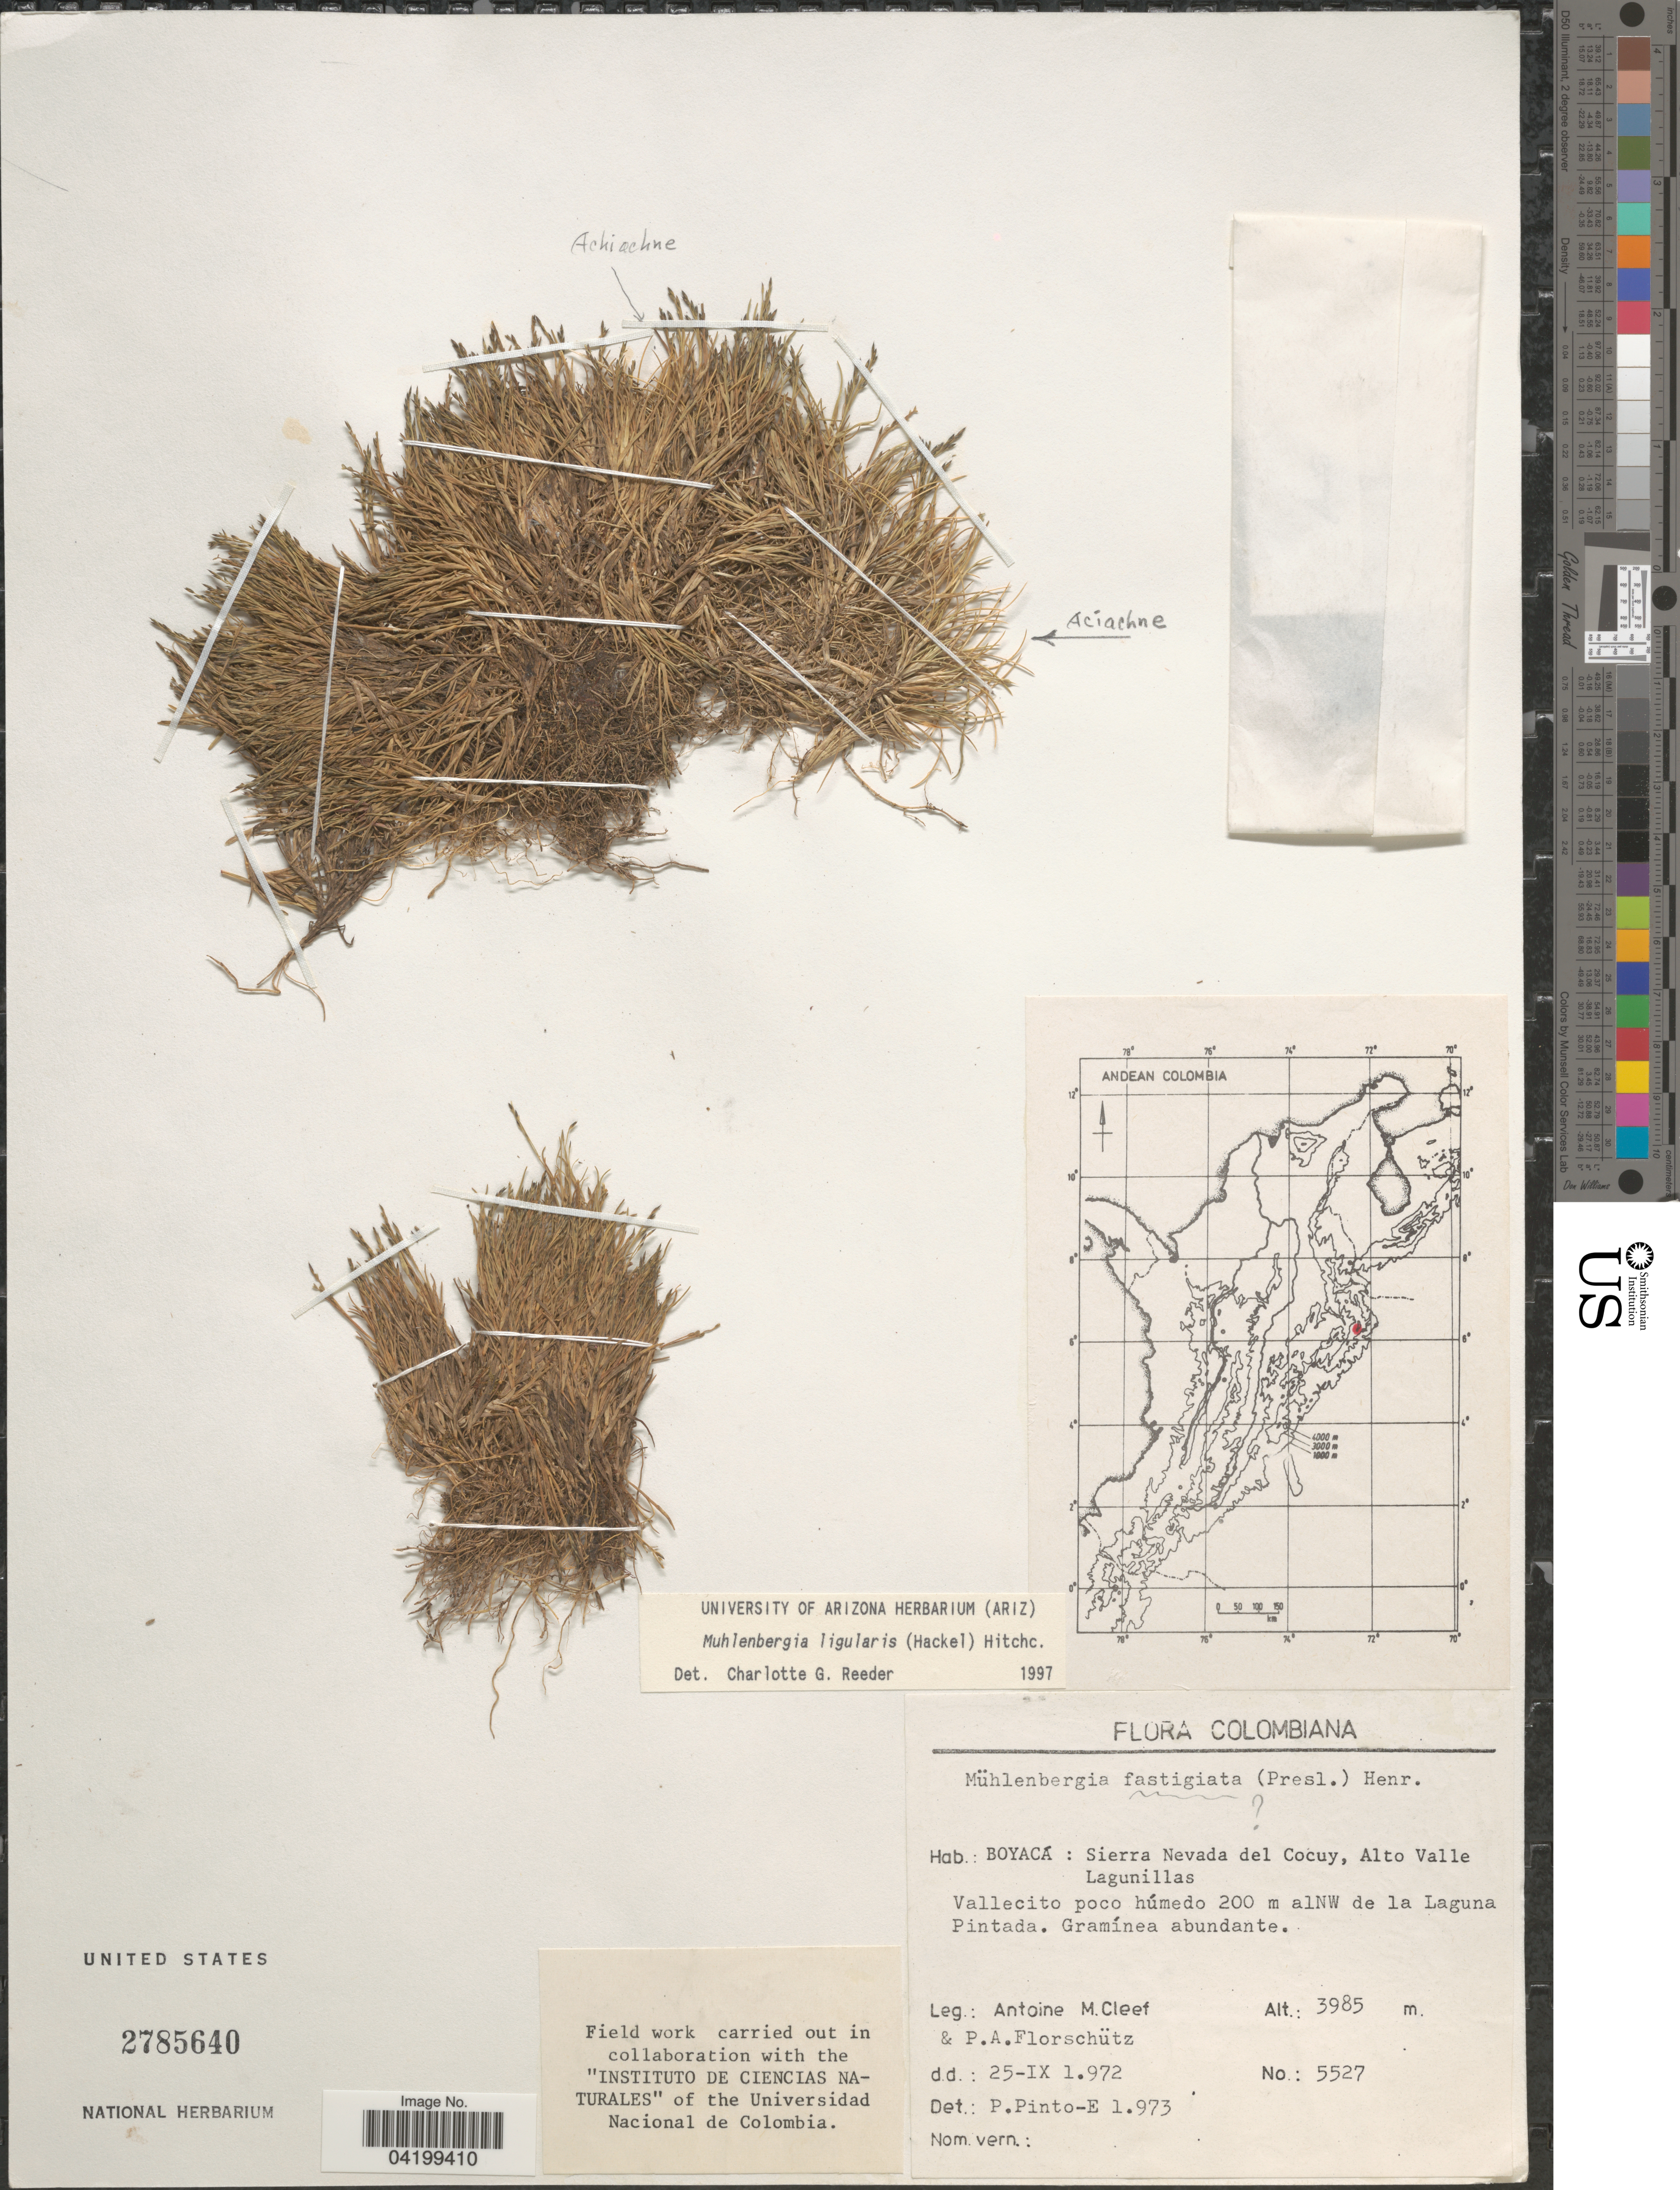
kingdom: Plantae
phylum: Tracheophyta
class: Liliopsida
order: Poales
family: Poaceae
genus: Muhlenbergia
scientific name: Muhlenbergia ligularis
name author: (Hack.) Hitchc.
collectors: A. M. Cleef & P. Florschütz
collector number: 5527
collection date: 1972-09-25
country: Colombia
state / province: Boyacá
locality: Sierra Nevada del Cocuy, Alto Valle Lagunillas. Vallecito poco húmedo 200 m alNW de la Laguna Pintada.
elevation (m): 3985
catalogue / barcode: US 2785640